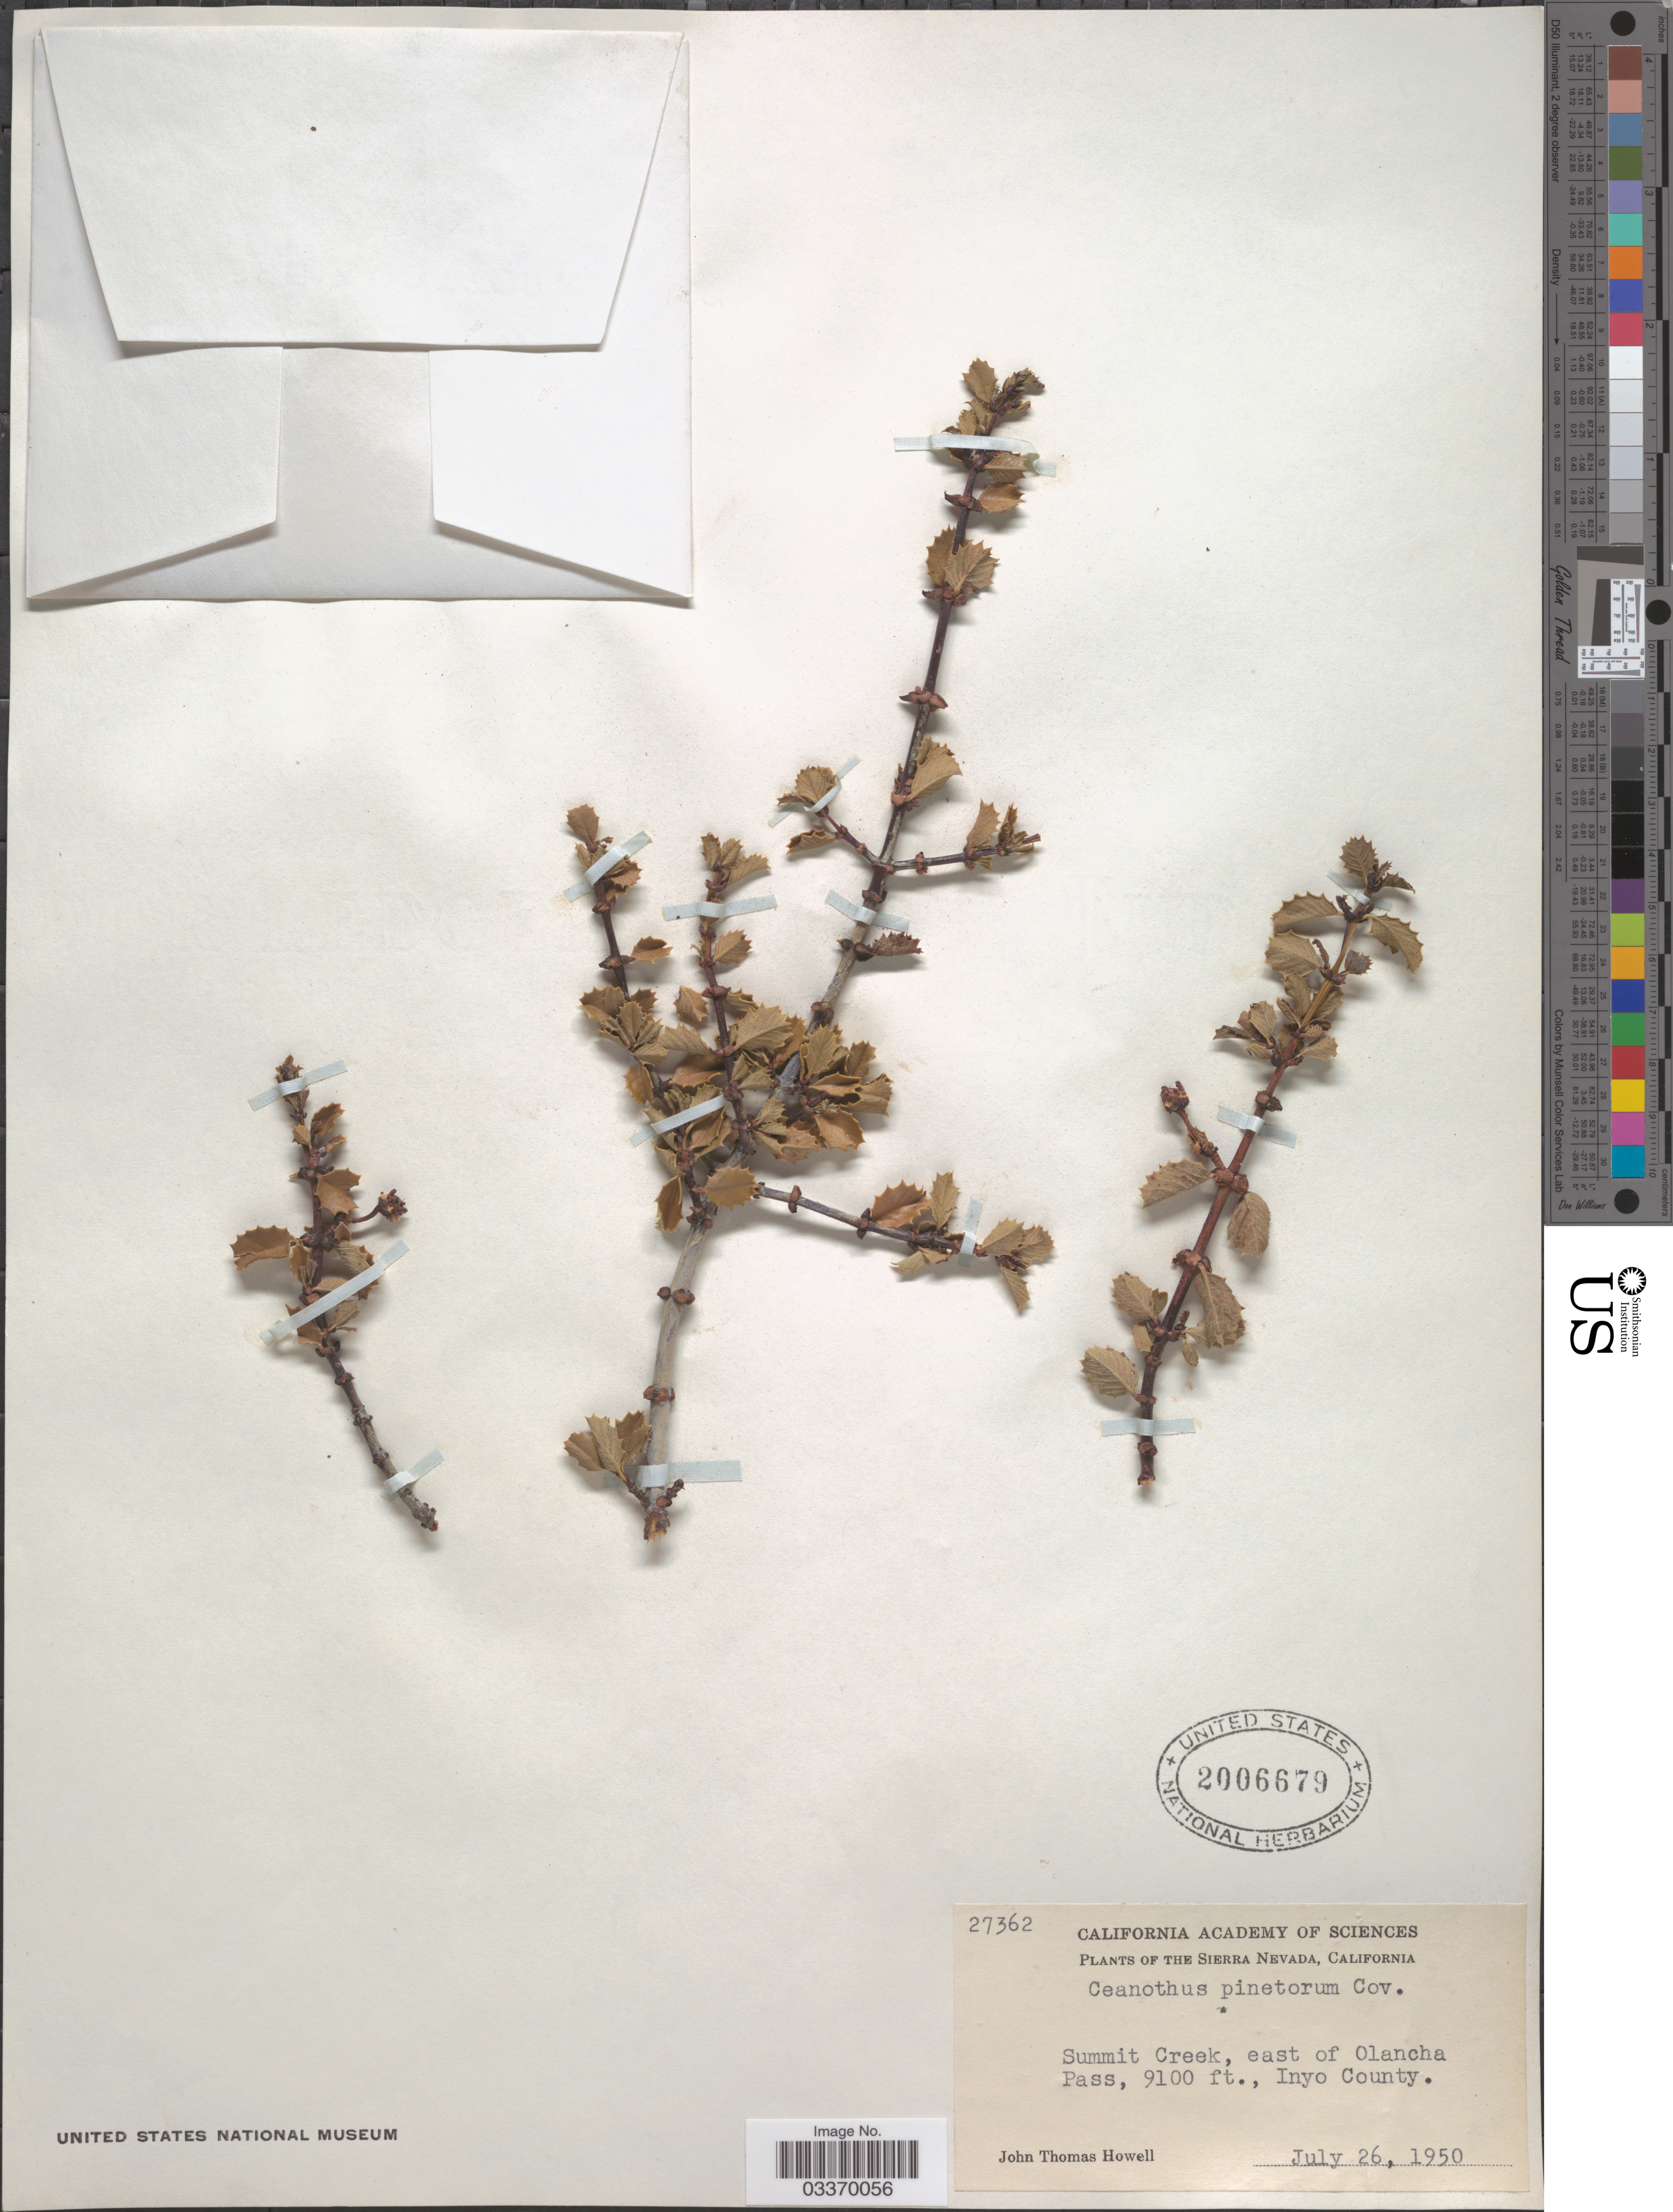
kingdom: Plantae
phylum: Tracheophyta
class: Magnoliopsida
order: Rosales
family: Rhamnaceae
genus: Ceanothus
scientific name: Ceanothus pinetorum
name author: Coville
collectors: J. T. Howell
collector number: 27362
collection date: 1950-07-26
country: United States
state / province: California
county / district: Inyo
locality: Sierra Nevada. Summit Creek, east of Olancha Pass, Inyo County.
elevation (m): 2774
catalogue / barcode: US 2006679